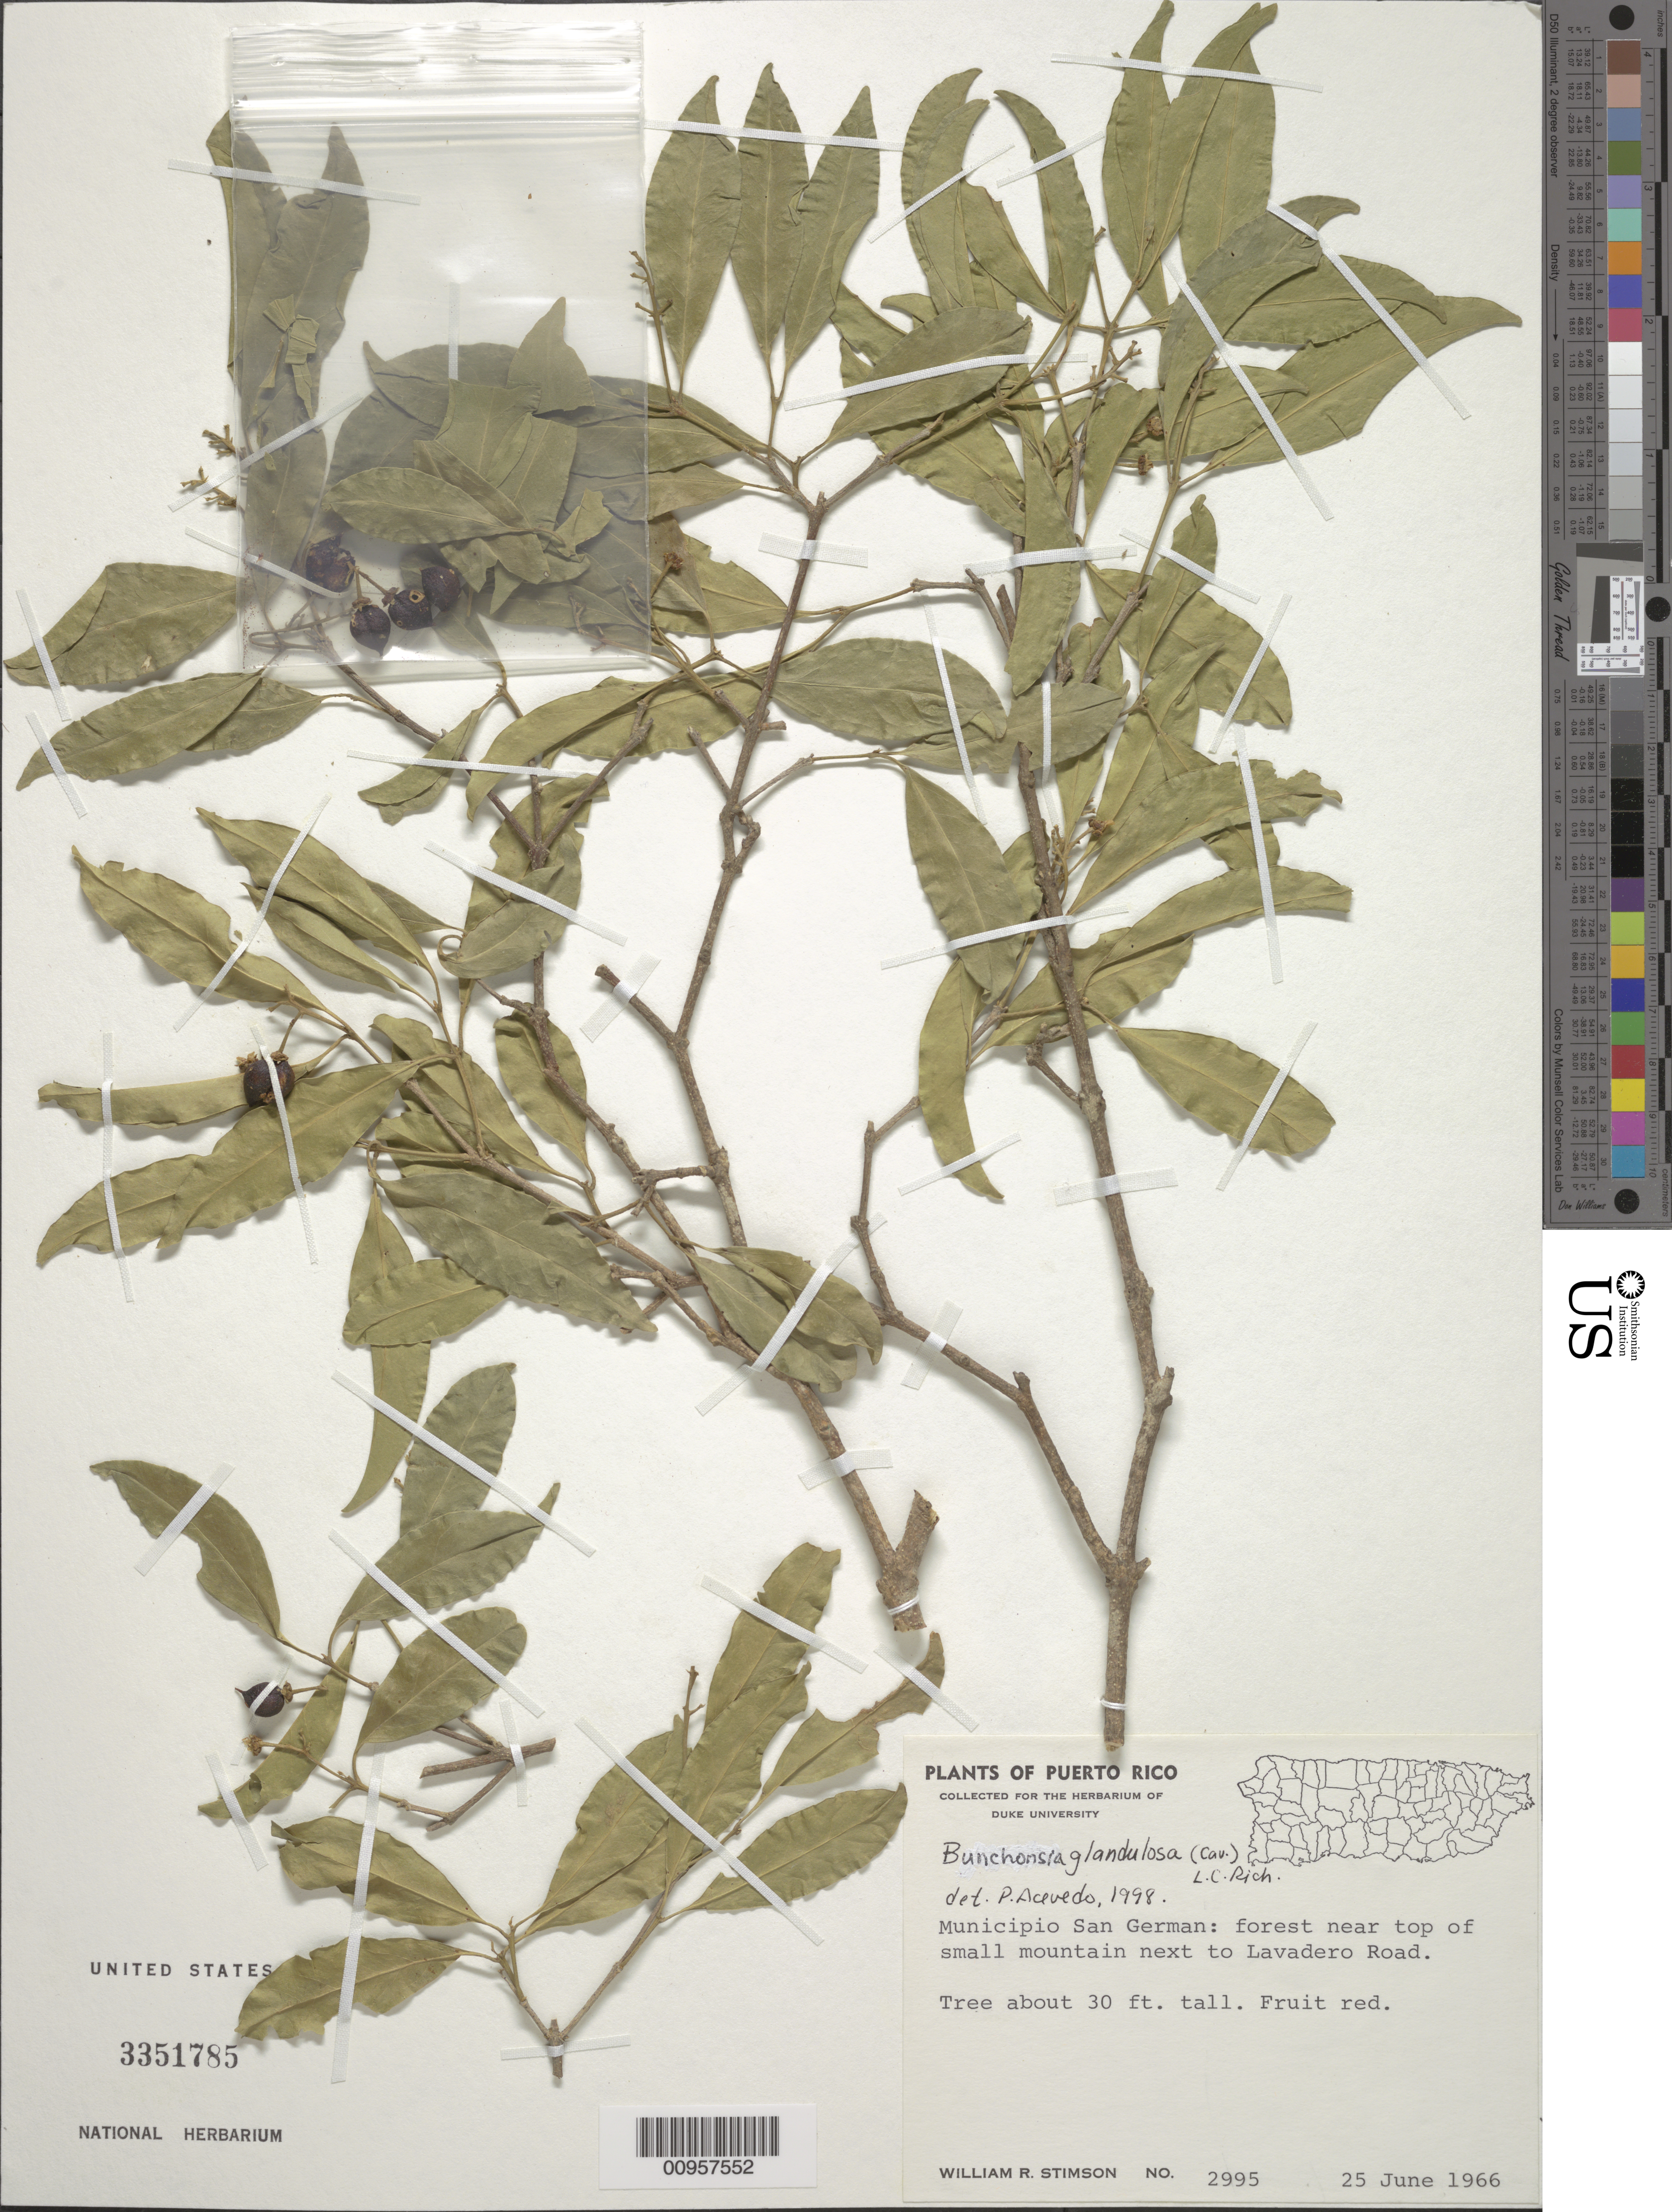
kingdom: Plantae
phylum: Tracheophyta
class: Magnoliopsida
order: Malpighiales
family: Malpighiaceae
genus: Bunchosia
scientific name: Bunchosia glandulosa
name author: (Cav.) Rich. ex Juss.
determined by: Acevedo-Rodríguez, P., (BOT), Smithsonian Institution - National Museum of Natural History (UNITED STATES)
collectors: W. R. Stimson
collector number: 2995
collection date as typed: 25 Jun 1966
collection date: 1966-06-25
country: Puerto Rico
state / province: San Germán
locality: Mountain next to Lavadero Road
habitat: Forest top of small mountain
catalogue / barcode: US 3351785